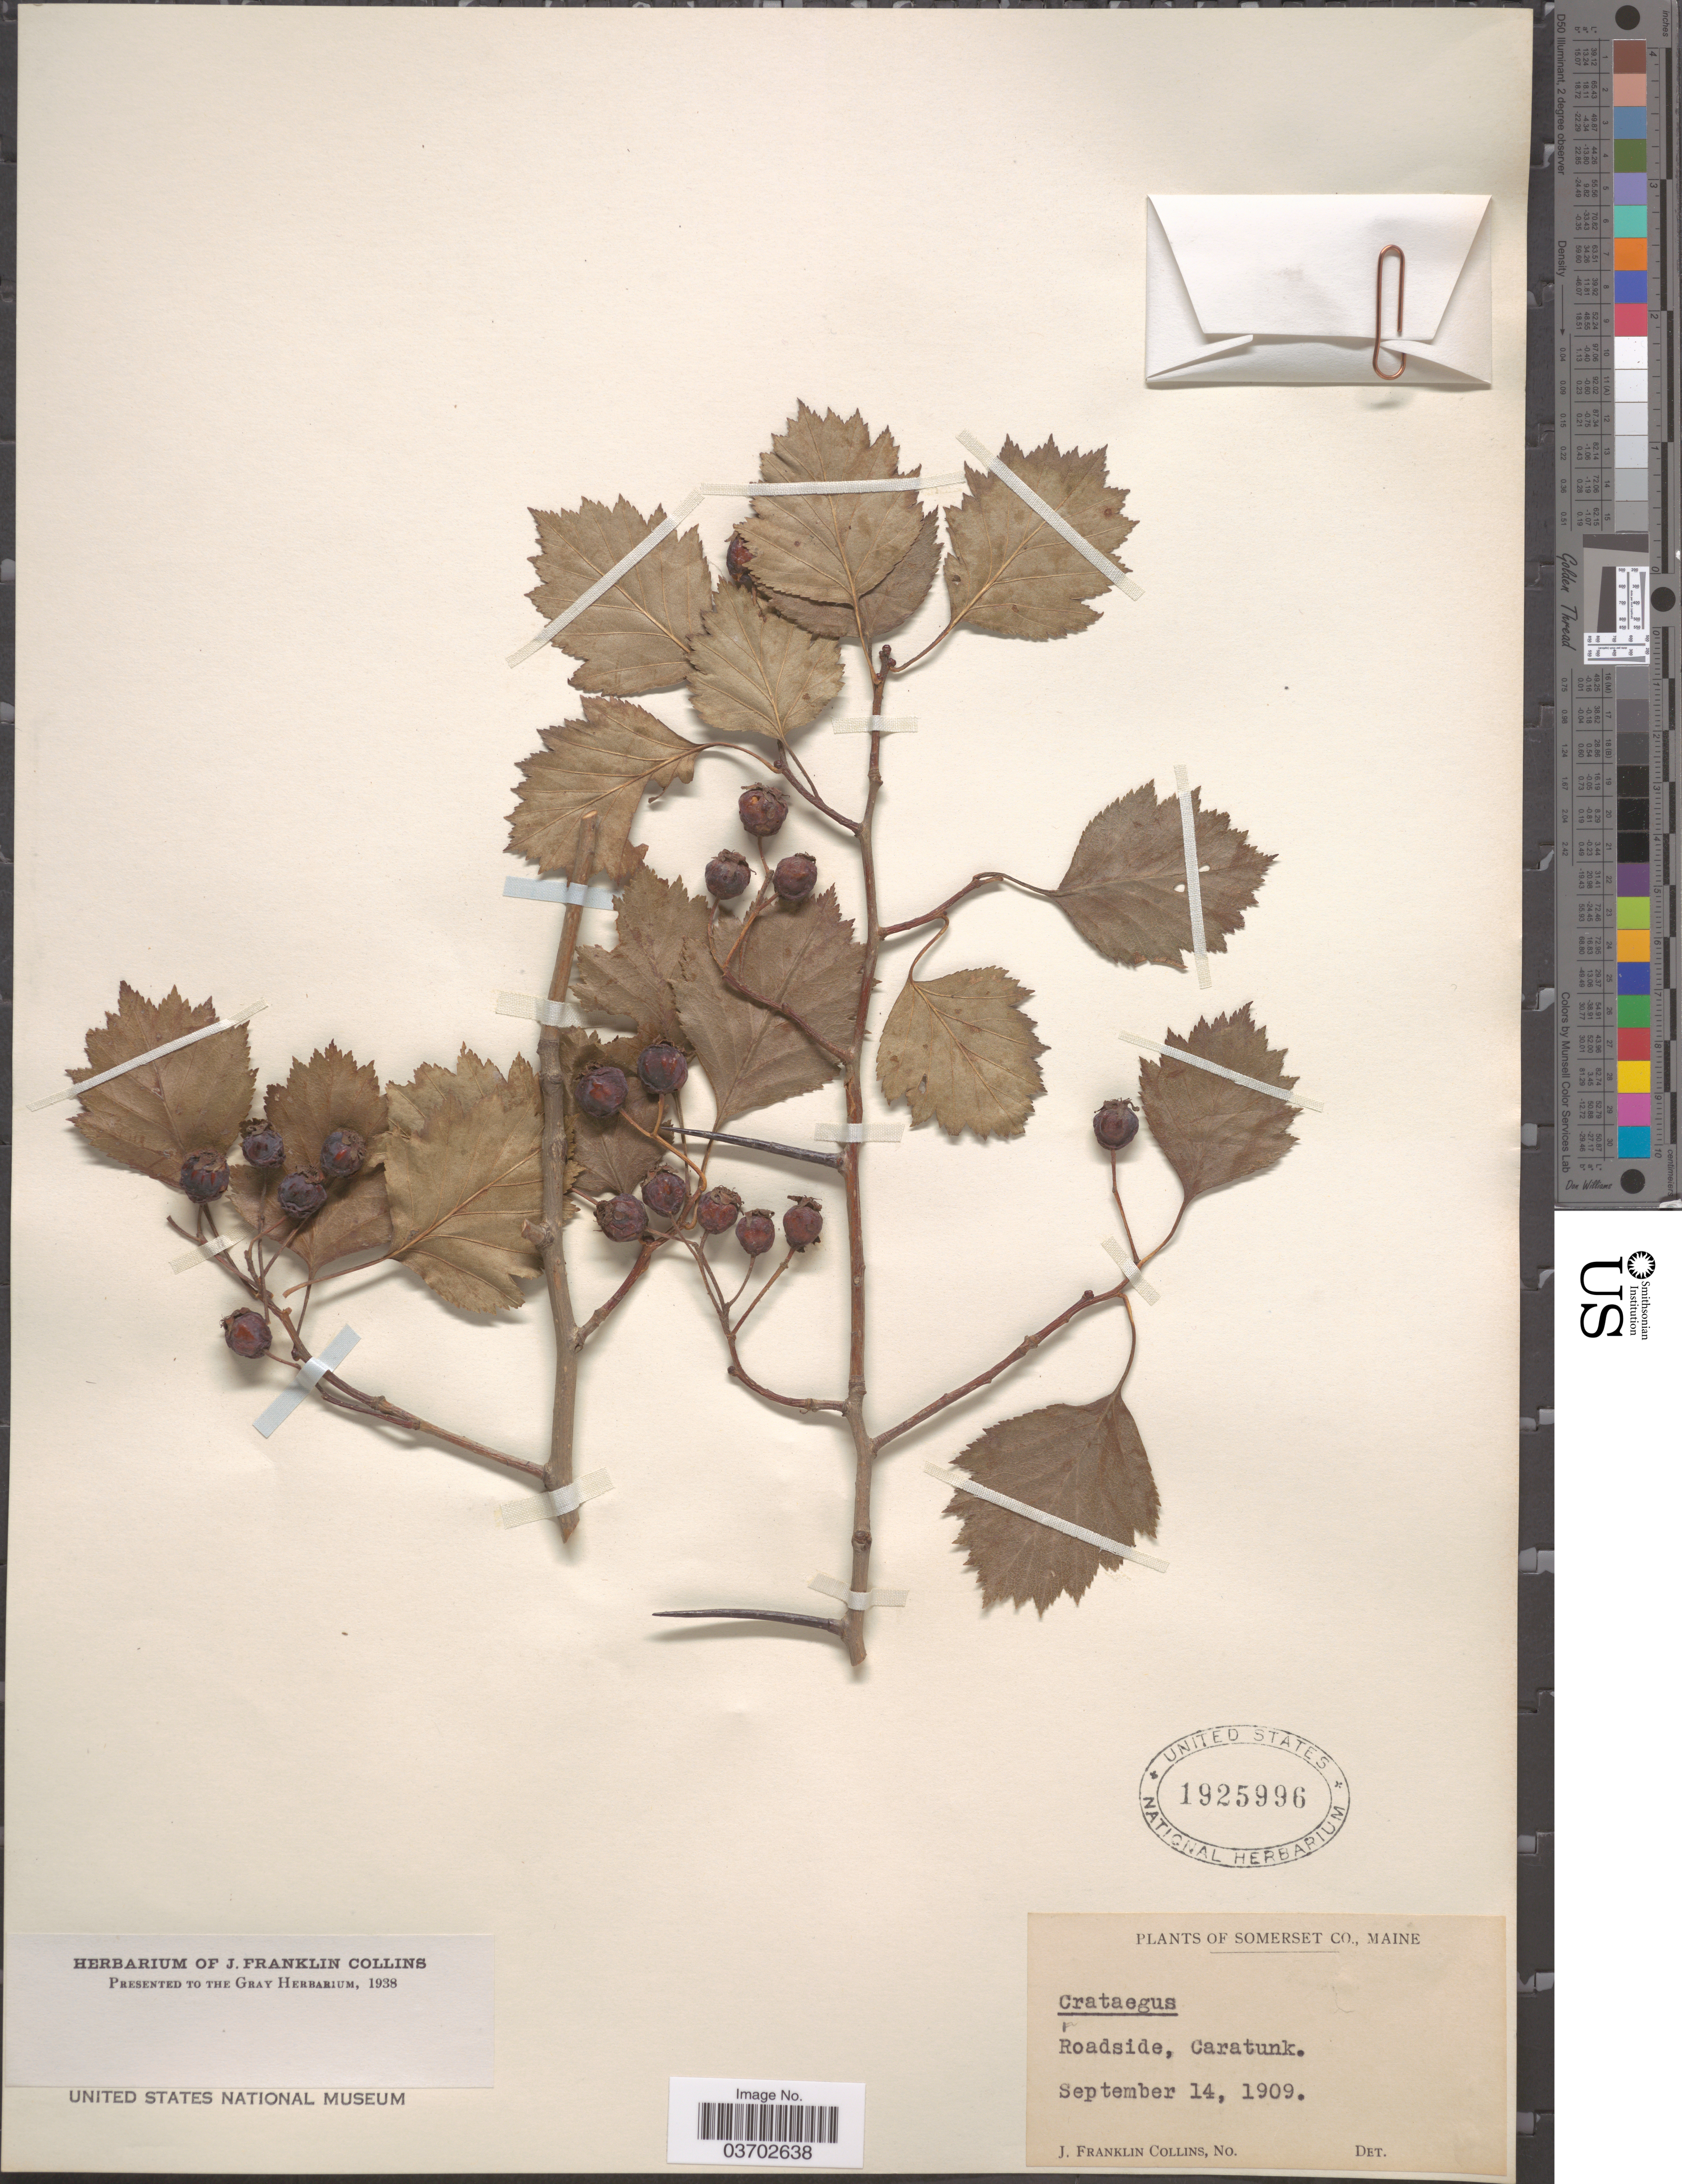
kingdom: Plantae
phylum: Tracheophyta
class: Magnoliopsida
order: Rosales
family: Rosaceae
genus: Crataegus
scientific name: Crataegus sp.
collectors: J. Collins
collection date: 1909-09-14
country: United States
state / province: Maine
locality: Roadside, Caratunk. Somerset Co.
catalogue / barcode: US 1925996